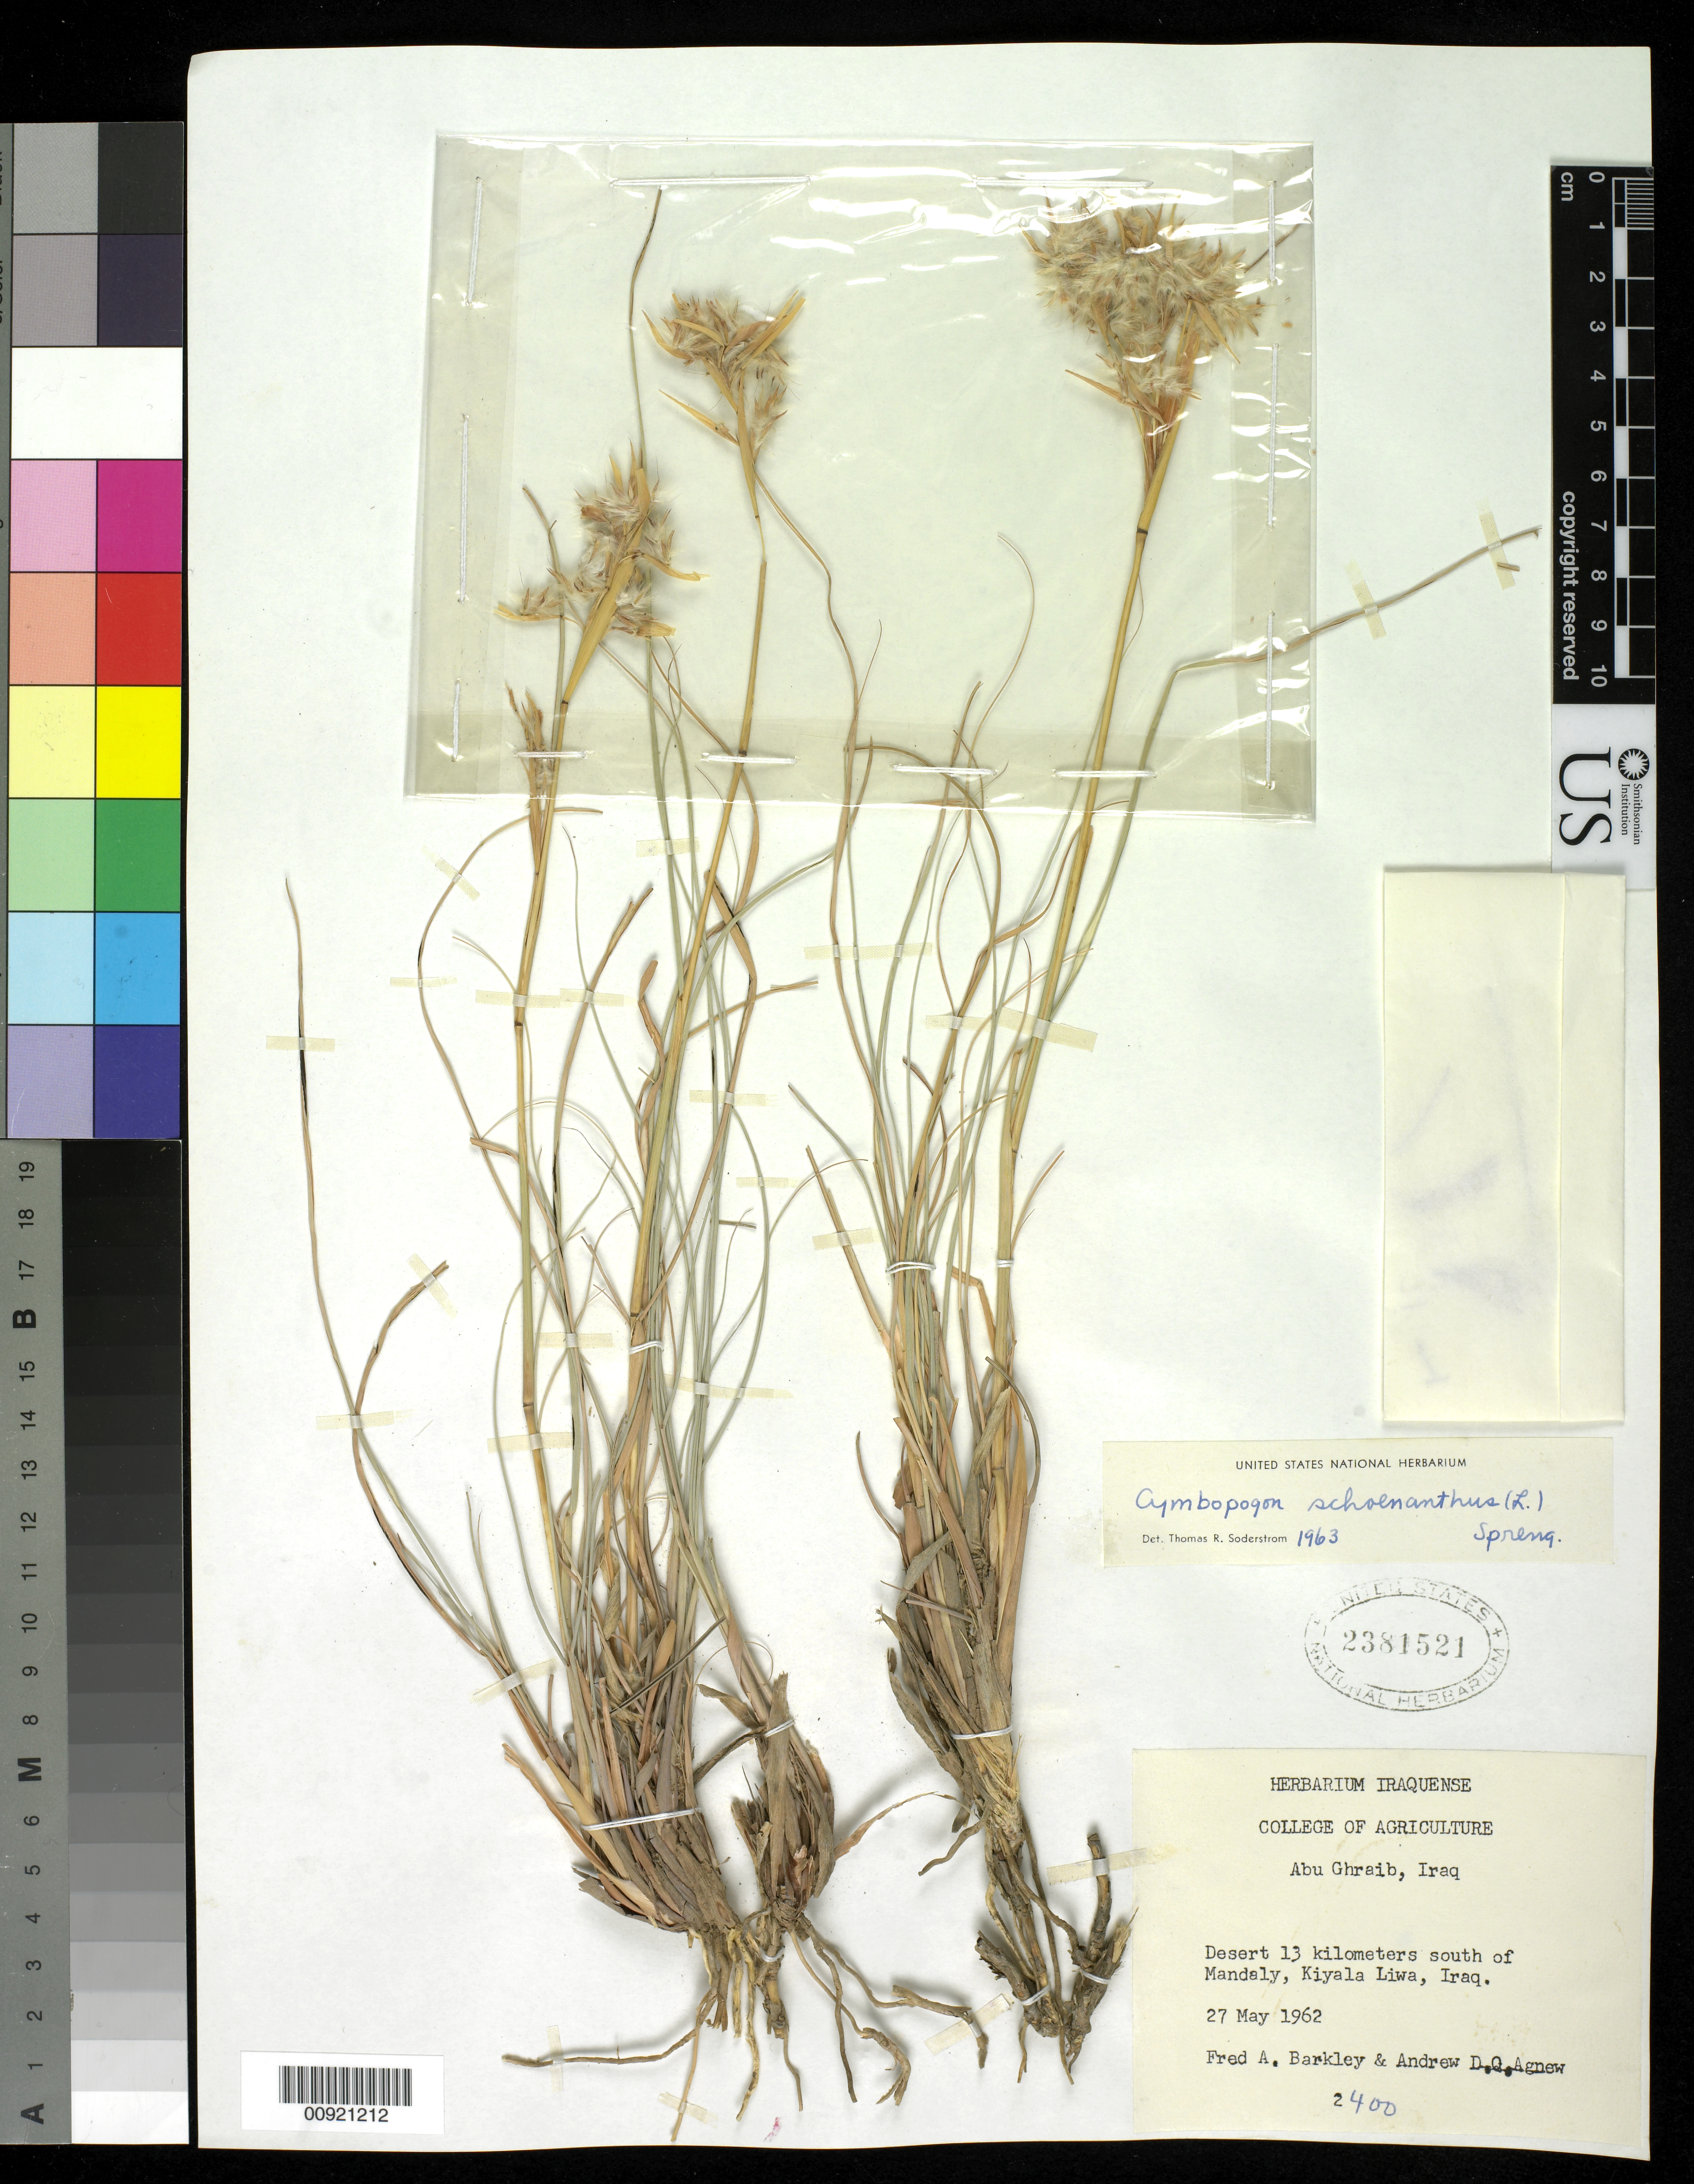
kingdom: Plantae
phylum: Tracheophyta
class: Liliopsida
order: Poales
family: Poaceae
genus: Cymbopogon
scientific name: Cymbopogon schoenanthus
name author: (L.) Spreng.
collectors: F. A. Barkley & A. D. Agnew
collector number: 2400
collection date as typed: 27 May 1962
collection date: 1962-05-27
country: Iraq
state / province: Baghdad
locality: Abu Ghraib. Desert 13 kilometers south of Mandaly, Kiyala Liwa.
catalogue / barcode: US 2381521